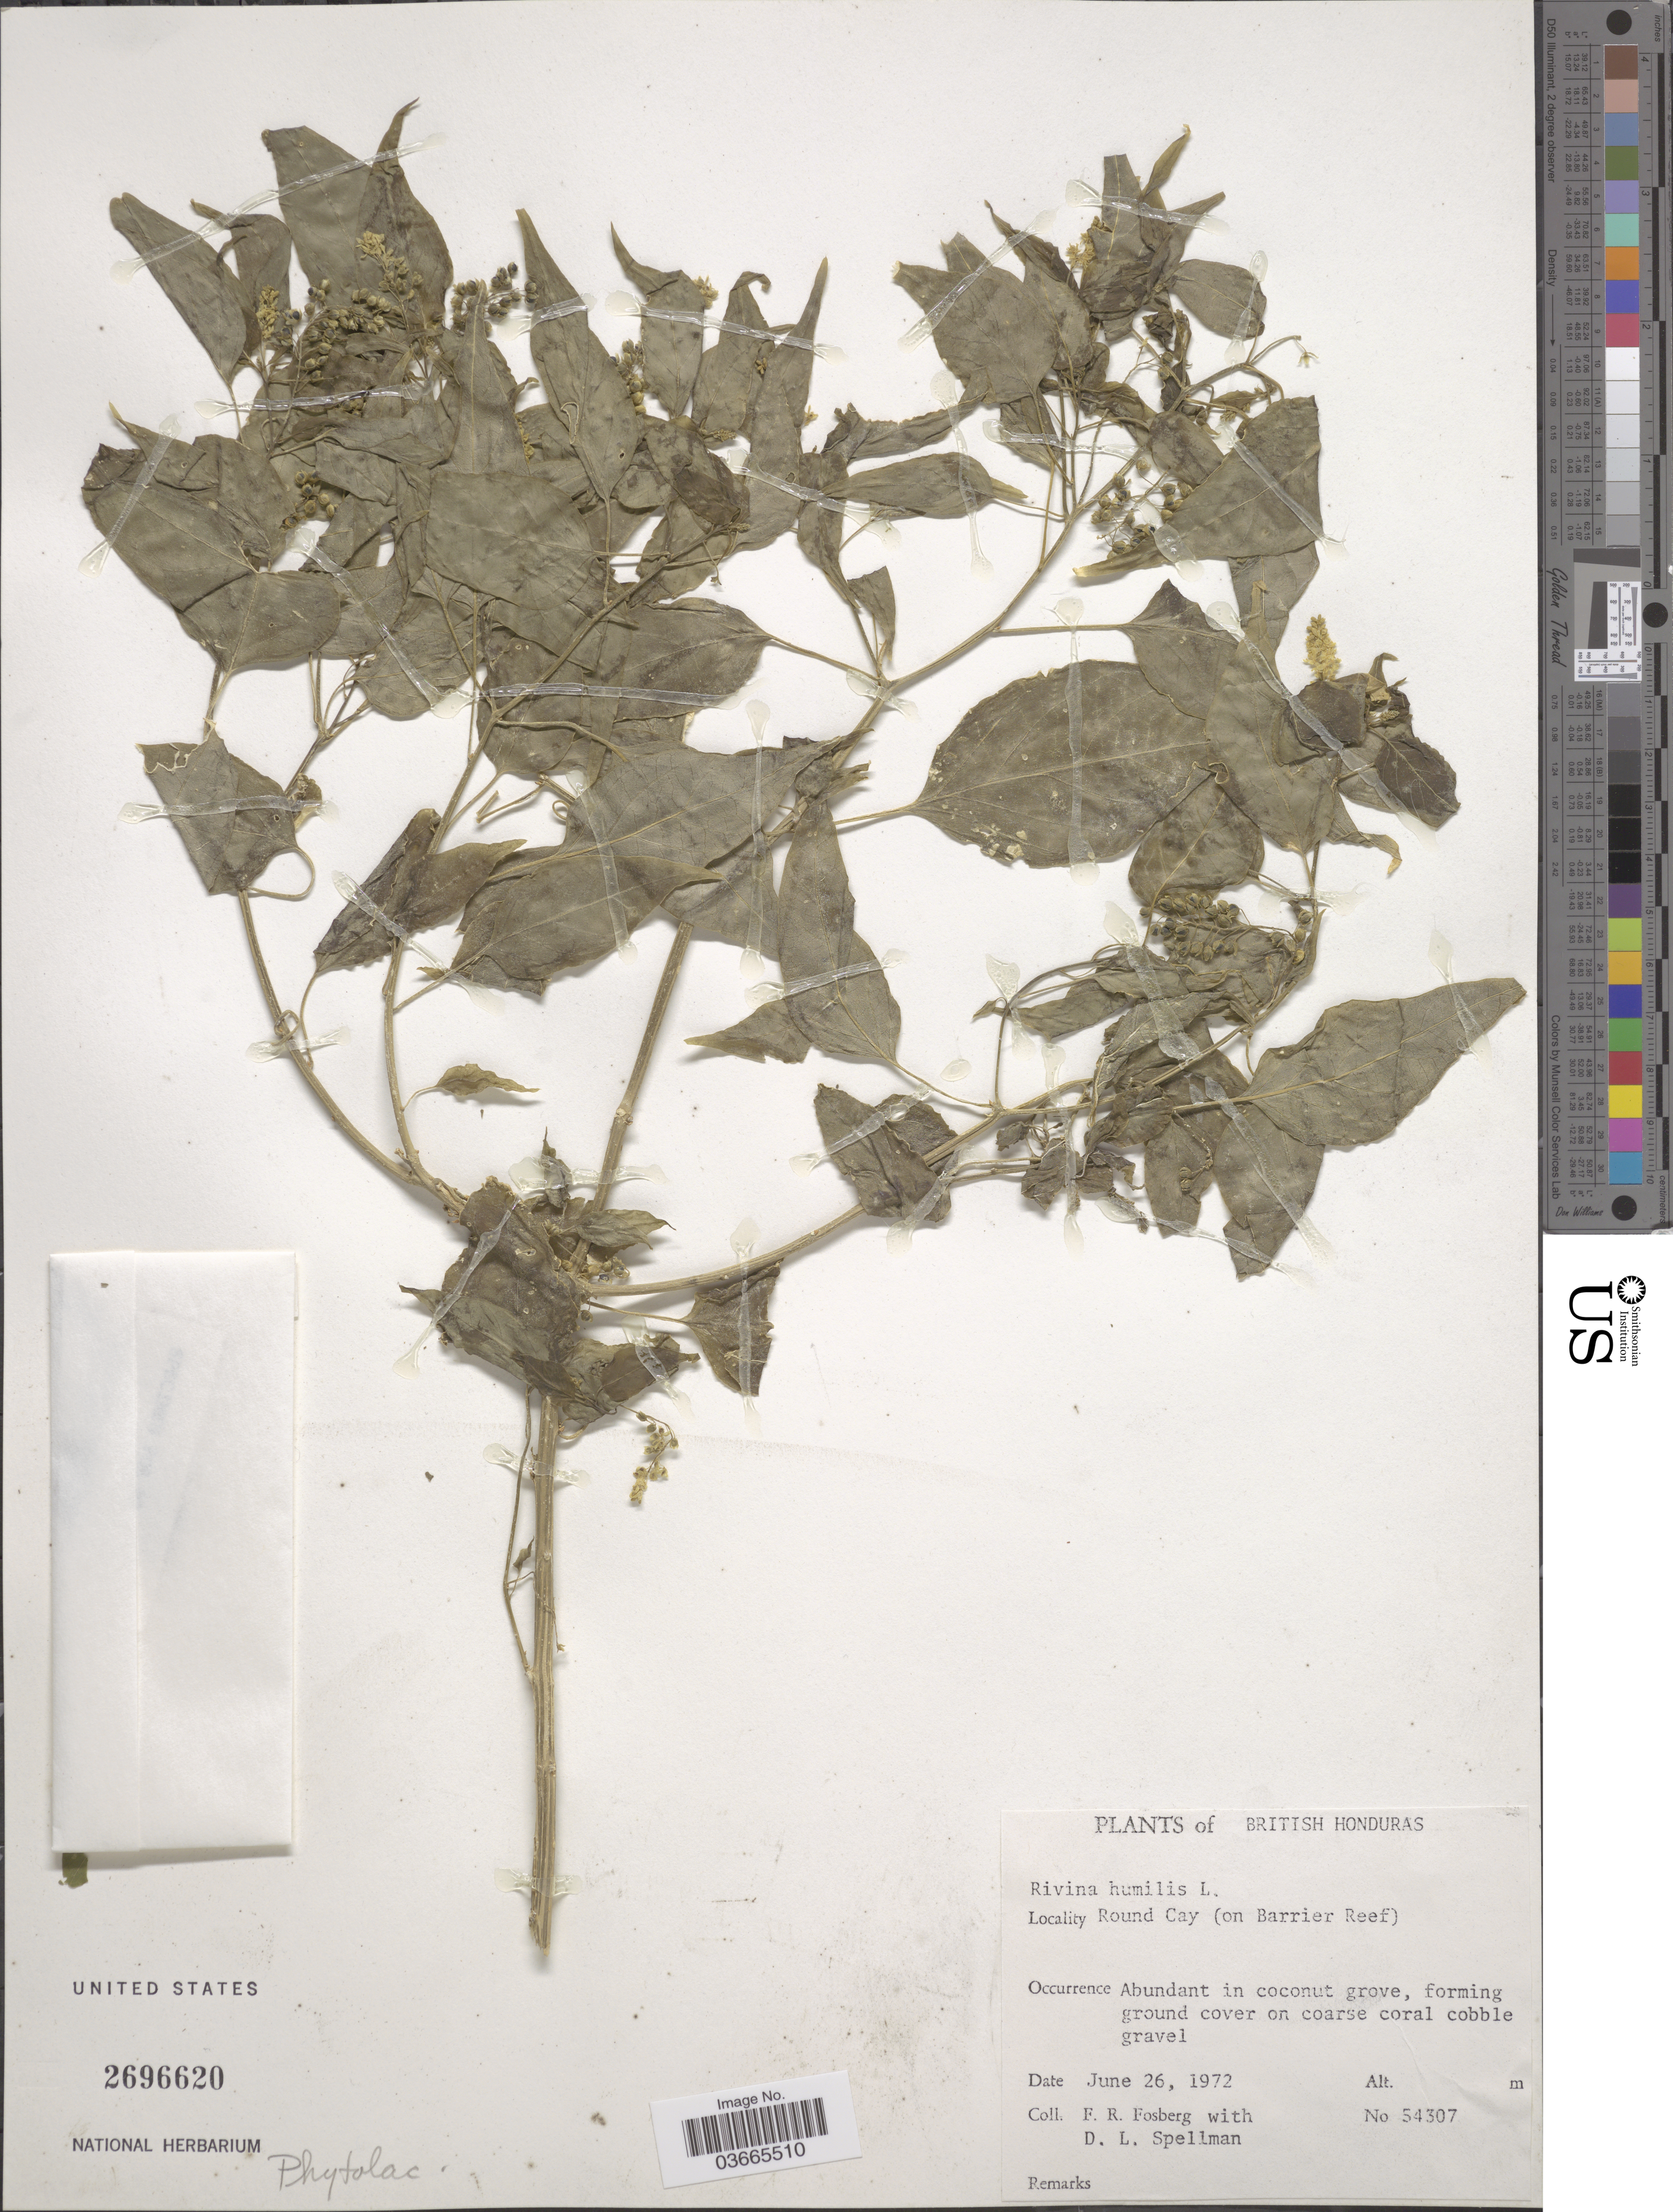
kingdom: Plantae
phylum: Tracheophyta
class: Magnoliopsida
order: Caryophyllales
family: Phytolaccaceae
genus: Rivina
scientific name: Rivina humilis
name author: L.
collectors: F. R. Fosberg & D. L. Spellman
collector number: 54307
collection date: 1972-06-26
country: Belize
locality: British Honduras. Round Cay (on Barrier Reef).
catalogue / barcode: US 2696620